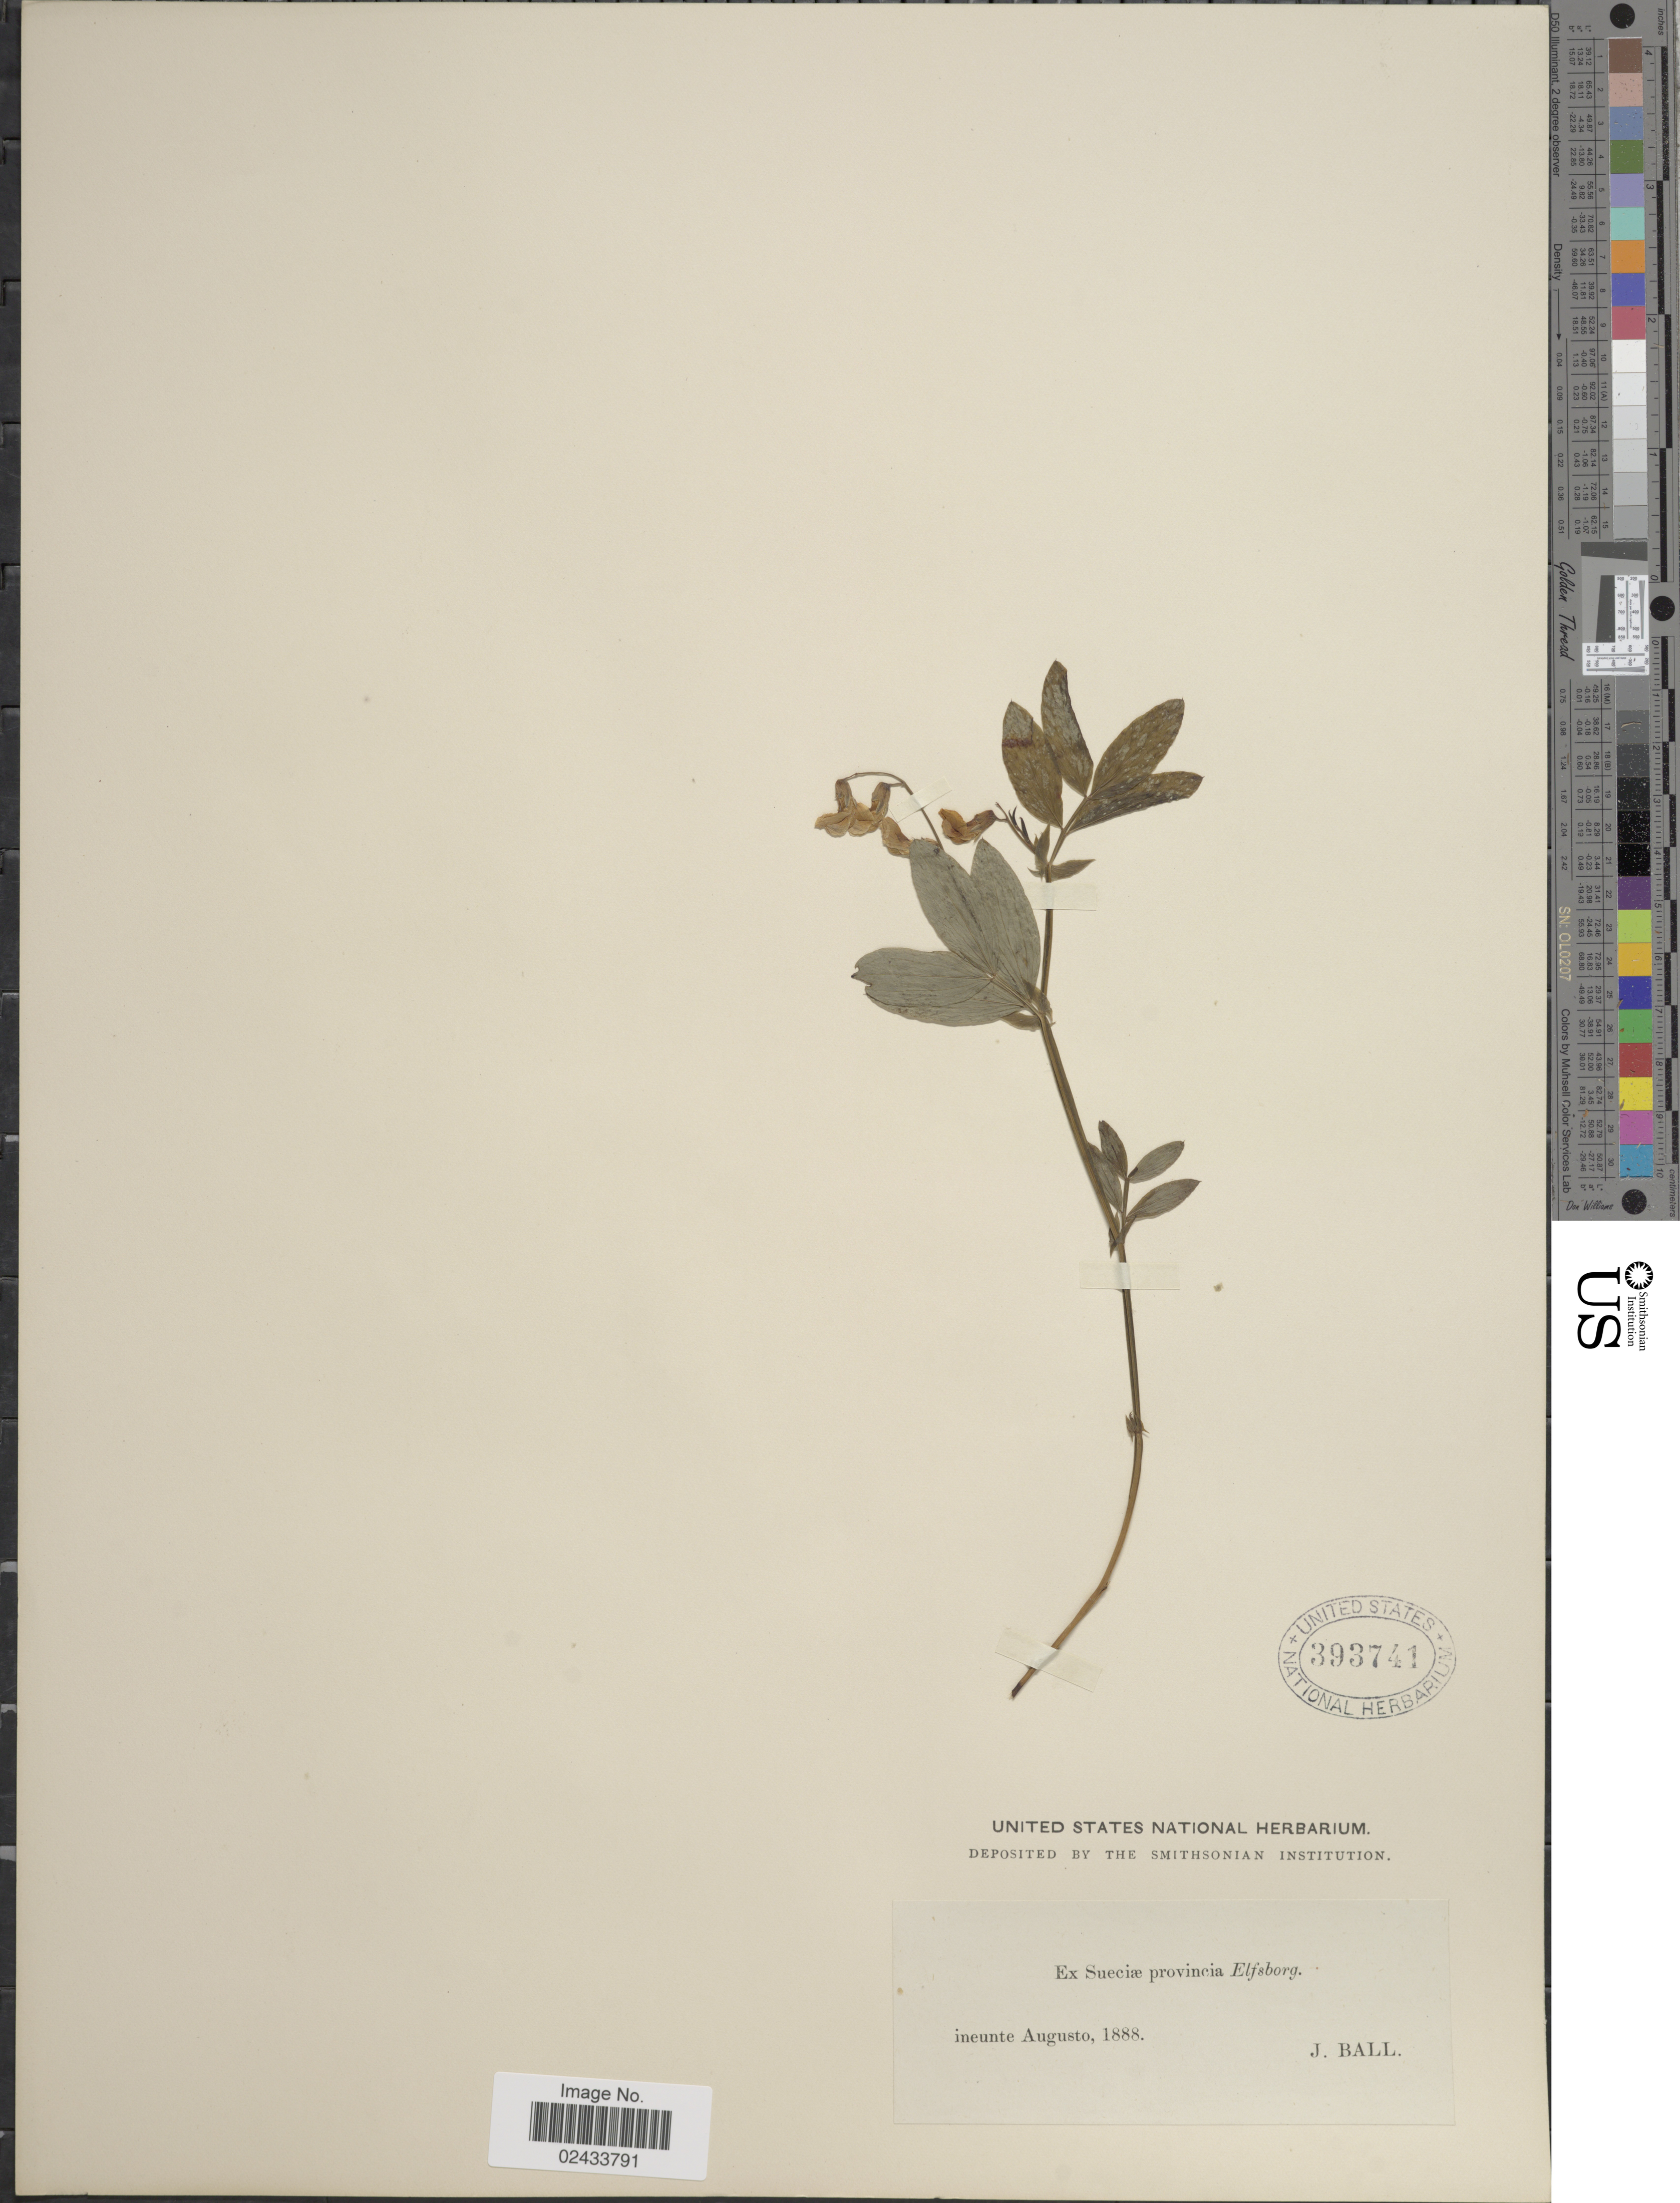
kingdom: Plantae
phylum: Tracheophyta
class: Magnoliopsida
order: Fabales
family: Fabaceae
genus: Lathyrus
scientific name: Lathyrus sp.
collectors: J. Ball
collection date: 1888-08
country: Sweden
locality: Sueciae provincia Elfsborg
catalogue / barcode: US 393741